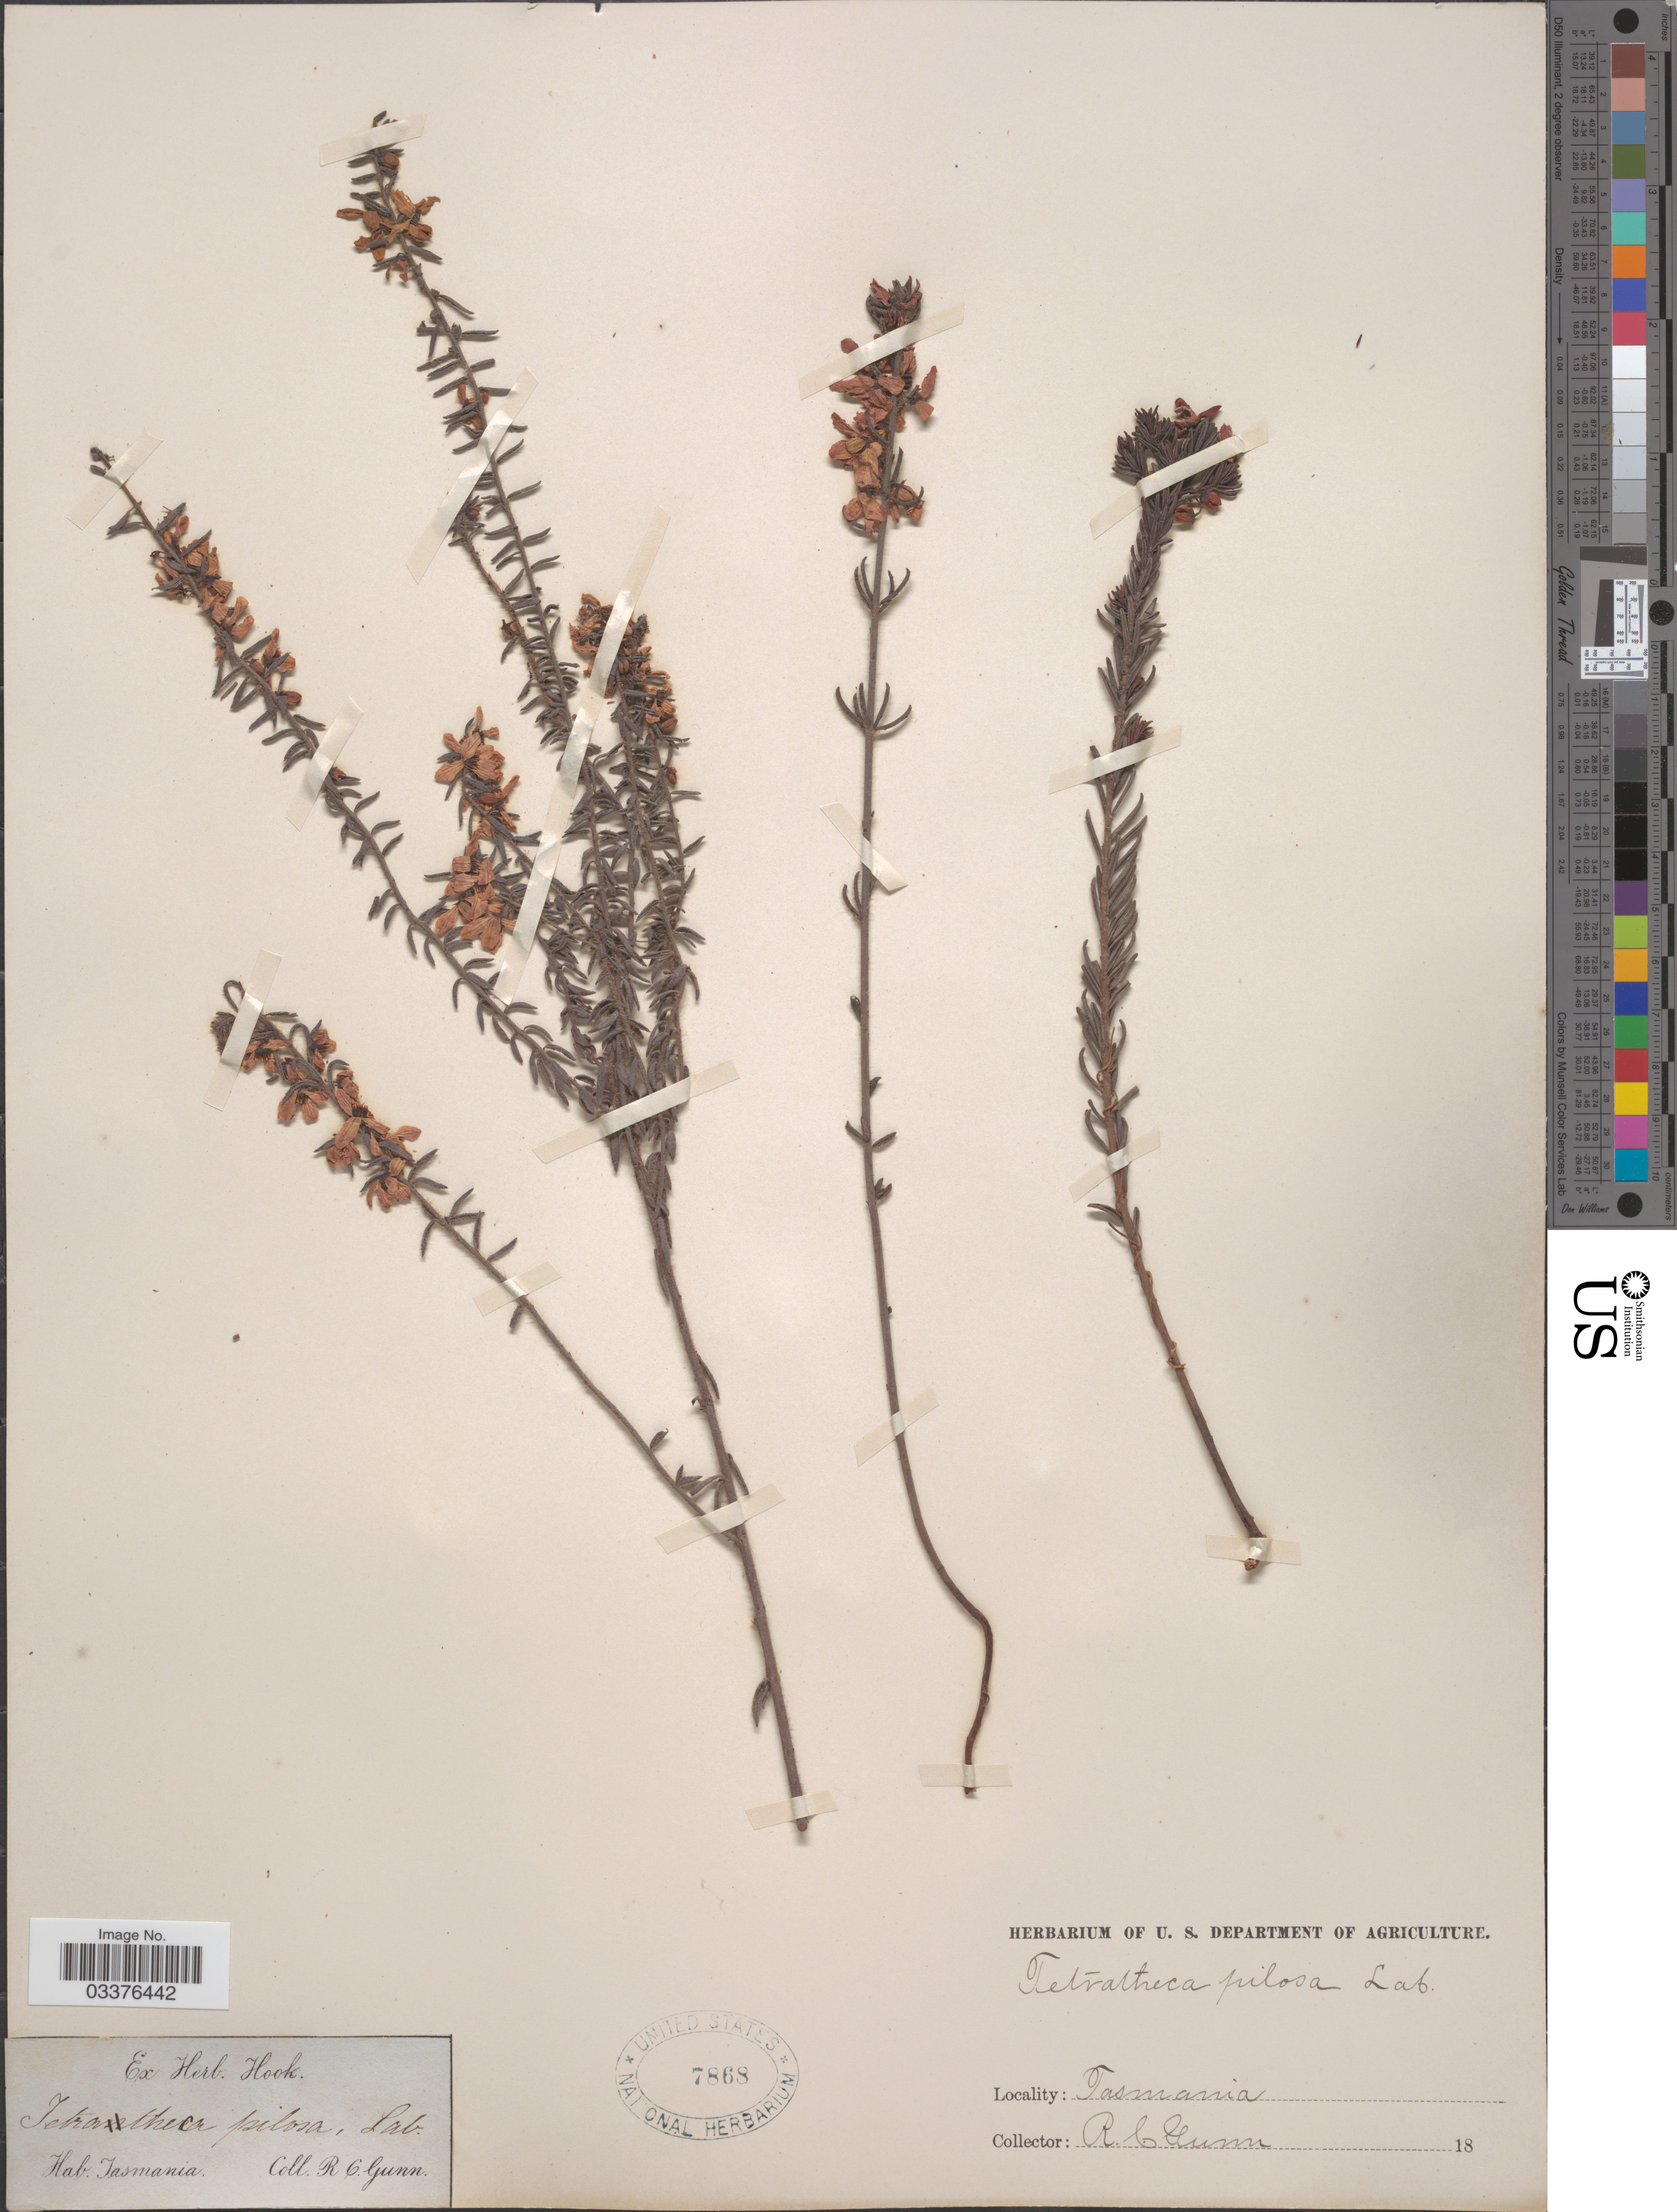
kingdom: Plantae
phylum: Tracheophyta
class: Magnoliopsida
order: Oxalidales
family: Elaeocarpaceae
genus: Tetratheca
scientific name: Tetratheca pilosa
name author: Labill.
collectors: R. Gunn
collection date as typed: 18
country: Australia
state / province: Tasmania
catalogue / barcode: US 7868